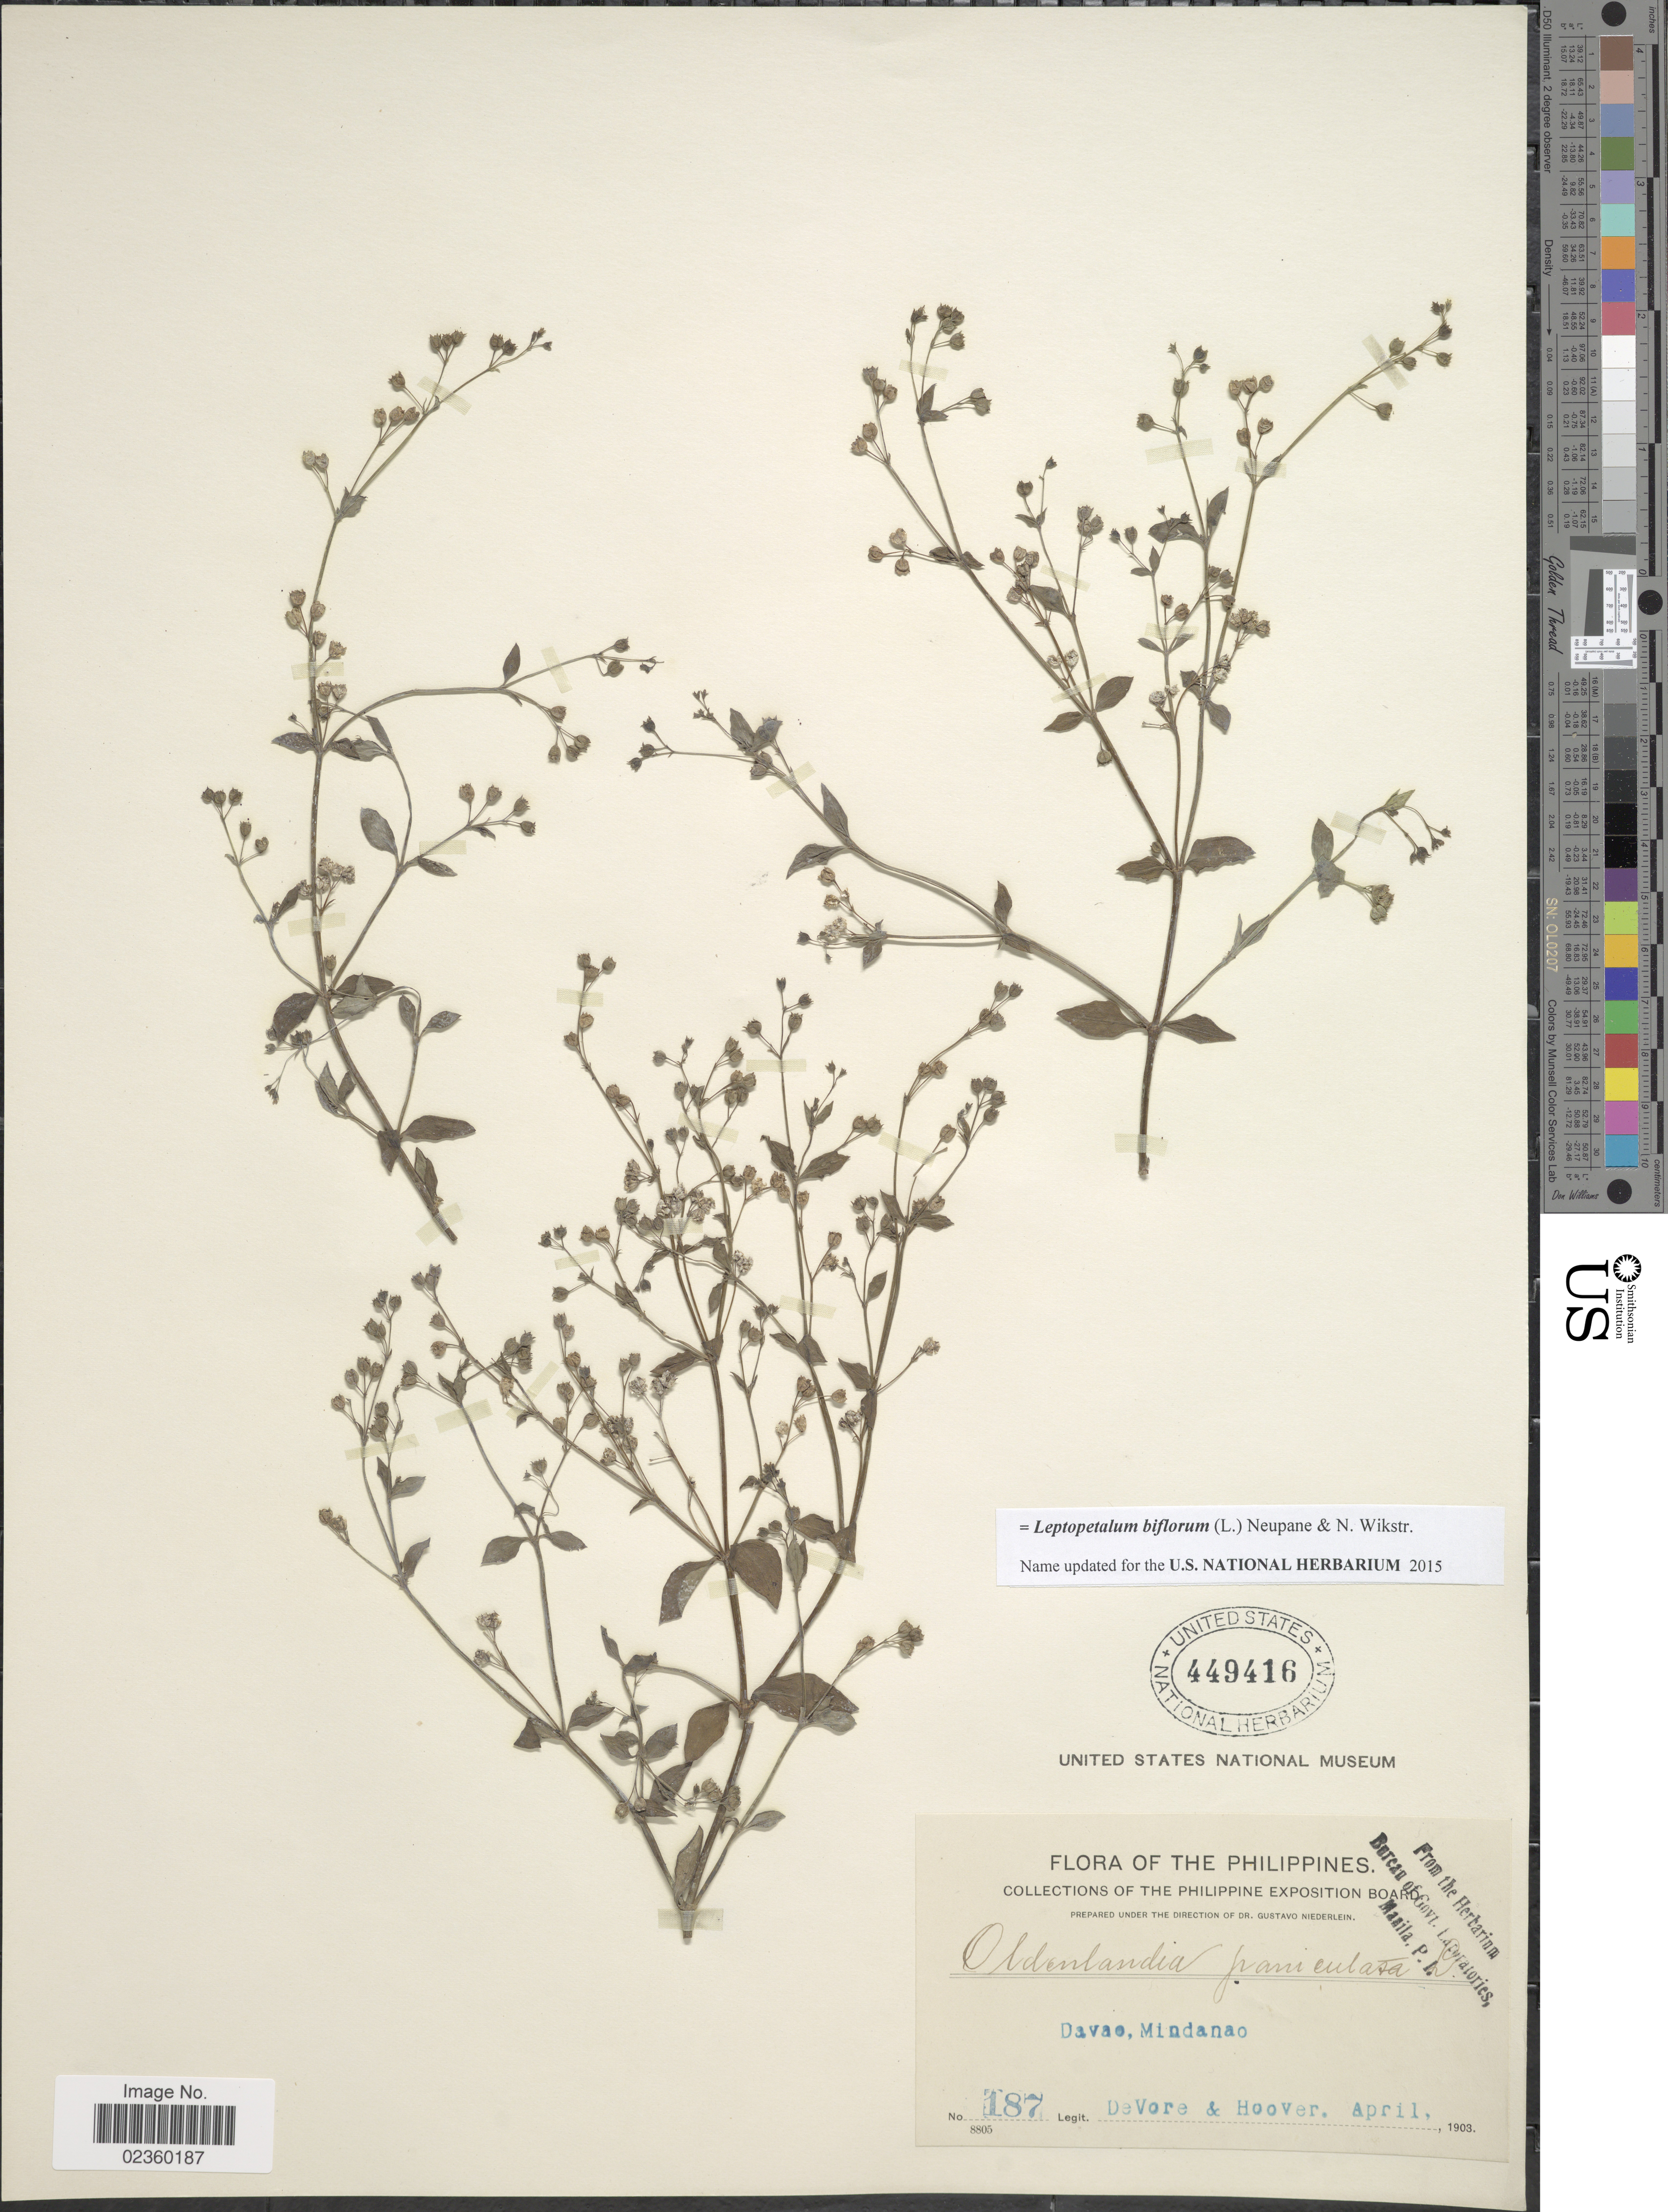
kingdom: Plantae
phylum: Tracheophyta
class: Magnoliopsida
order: Gentianales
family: Rubiaceae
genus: Leptopetalum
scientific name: Leptopetalum biflorum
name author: (L.) Neupane & N. Wikstr.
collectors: B. F. DeVore & -- Hoover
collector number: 187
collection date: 1903-04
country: Philippines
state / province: Davao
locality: Mindanao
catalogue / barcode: US 449416